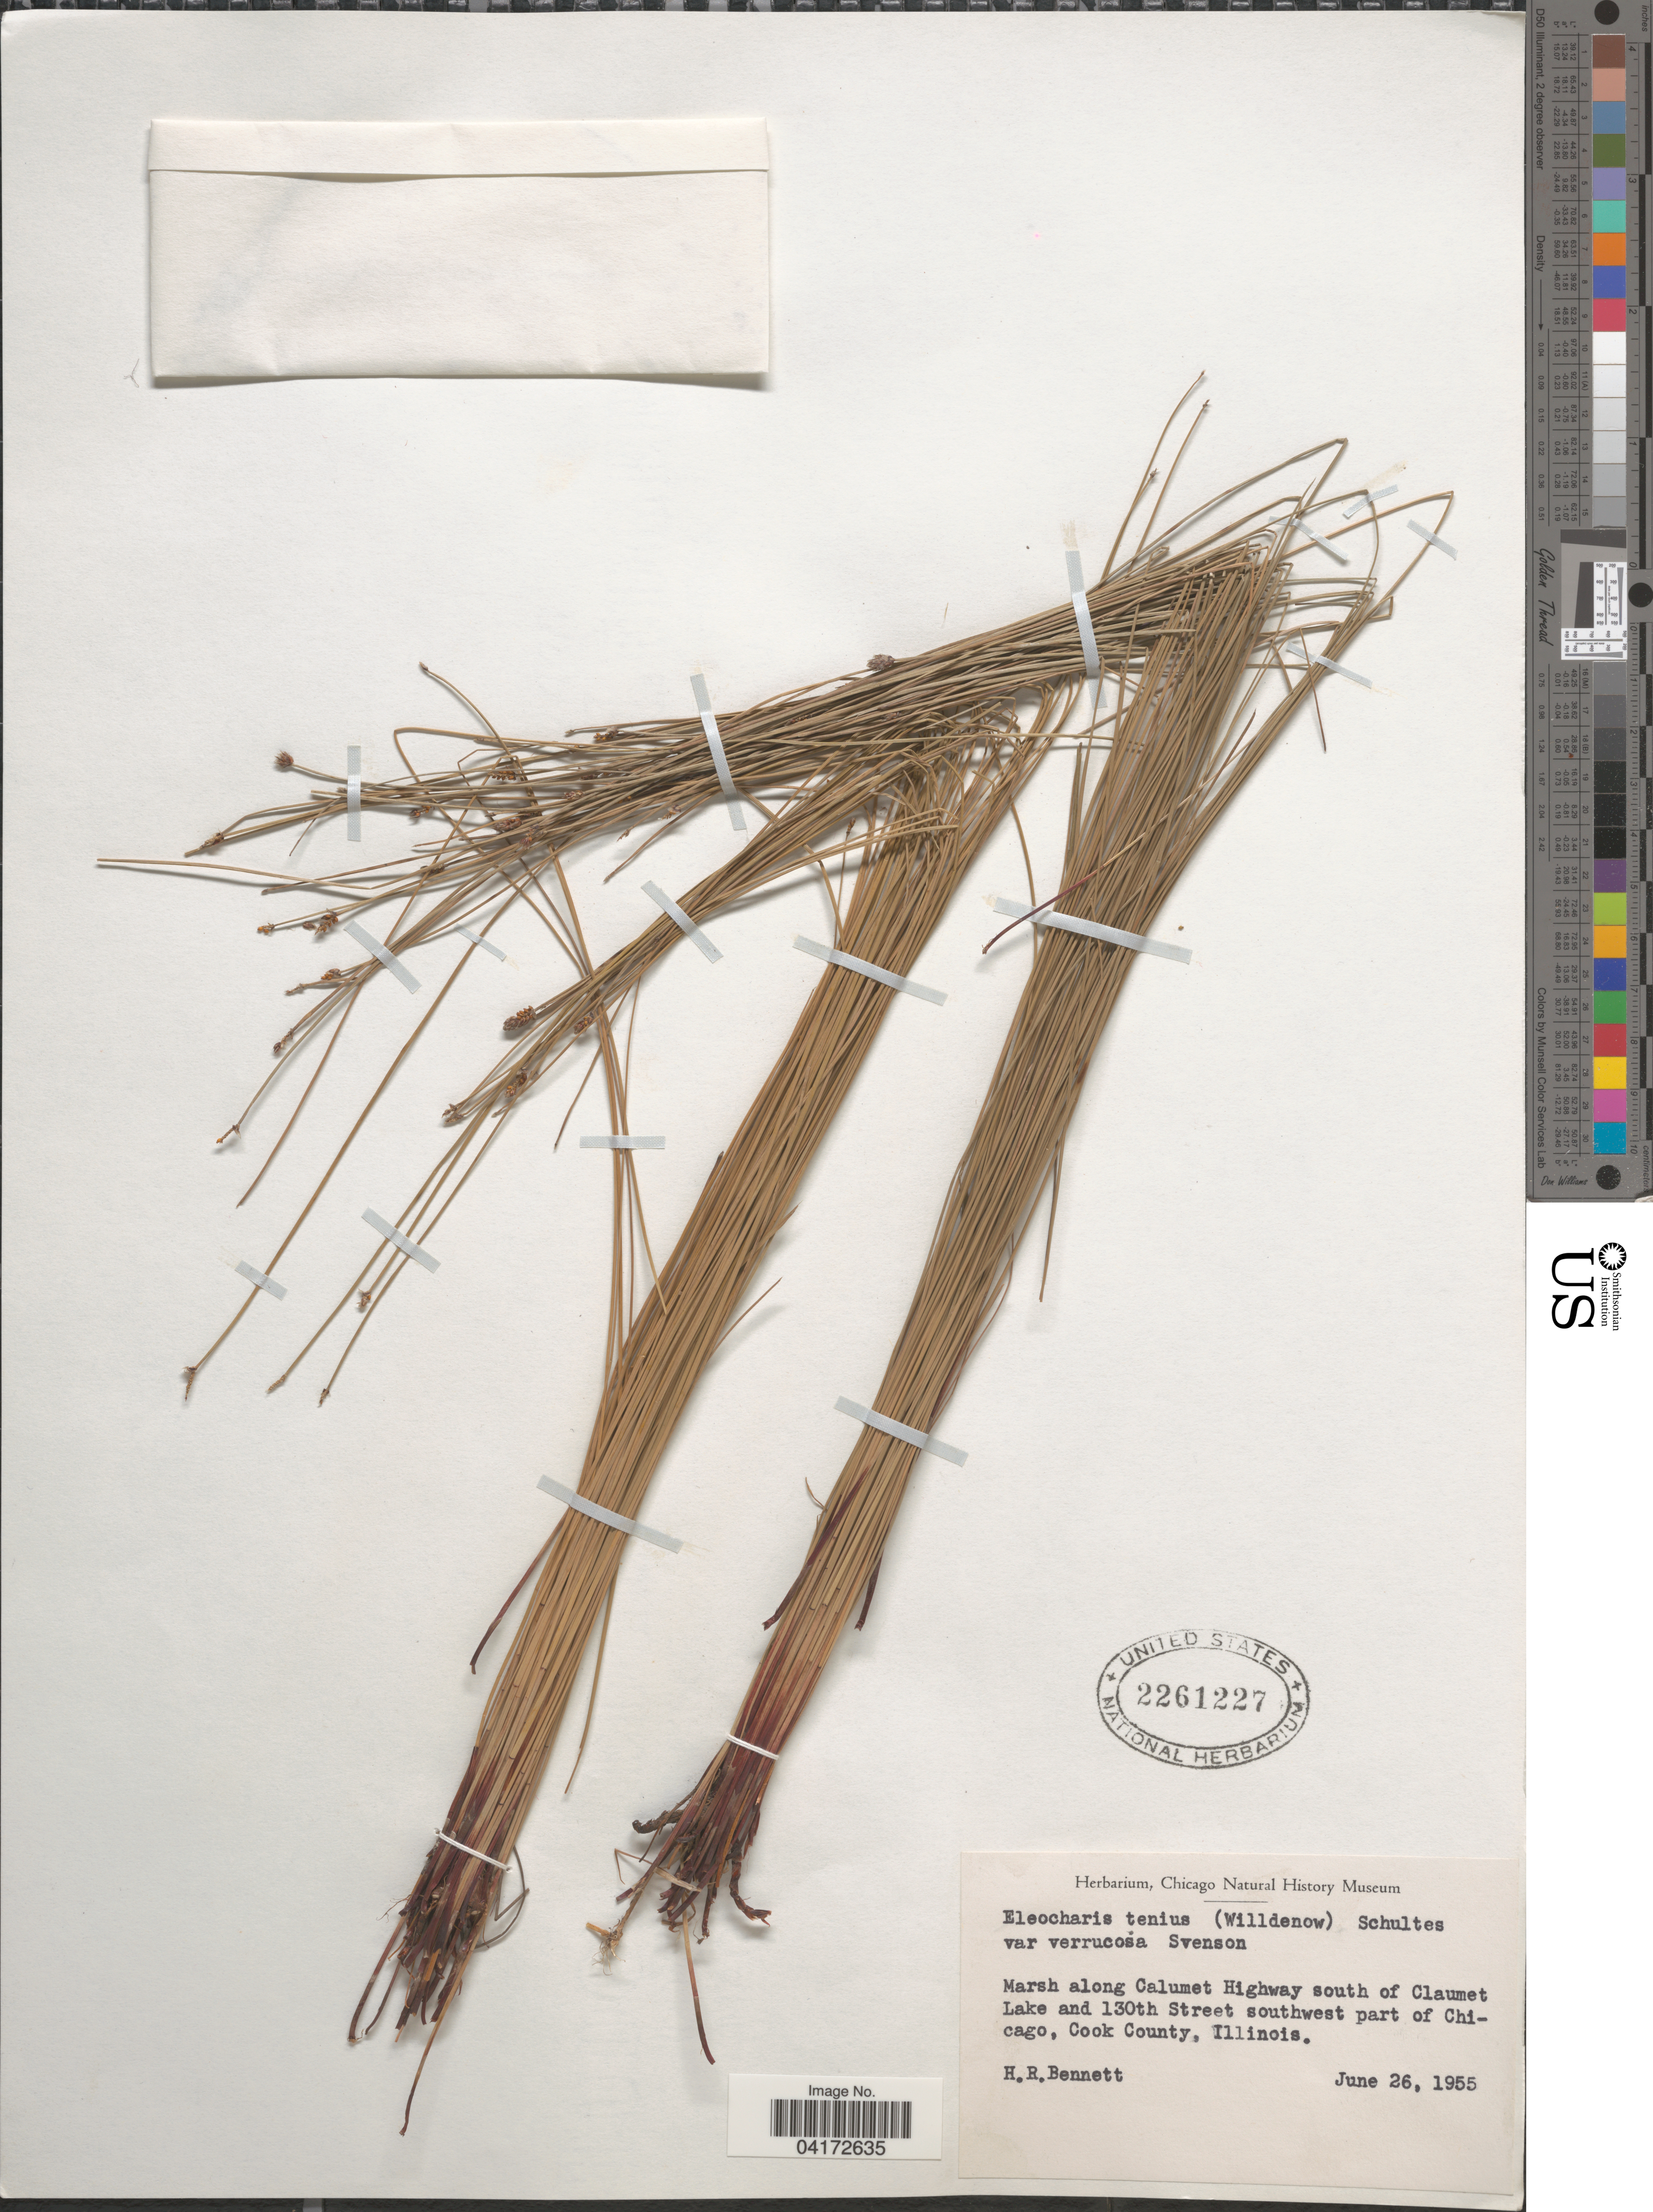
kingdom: Plantae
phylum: Tracheophyta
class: Liliopsida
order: Poales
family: Cyperaceae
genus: Eleocharis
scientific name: Eleocharis elliptica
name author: Kunth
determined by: Smith, S. G.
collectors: H. R. Bennett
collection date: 1955-06-26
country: United States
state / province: Illinois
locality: Marsh along Calumet Highway south of Claumet Lake and 130th Street southwest part of Chicago, Cook County.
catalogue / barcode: US 2261227